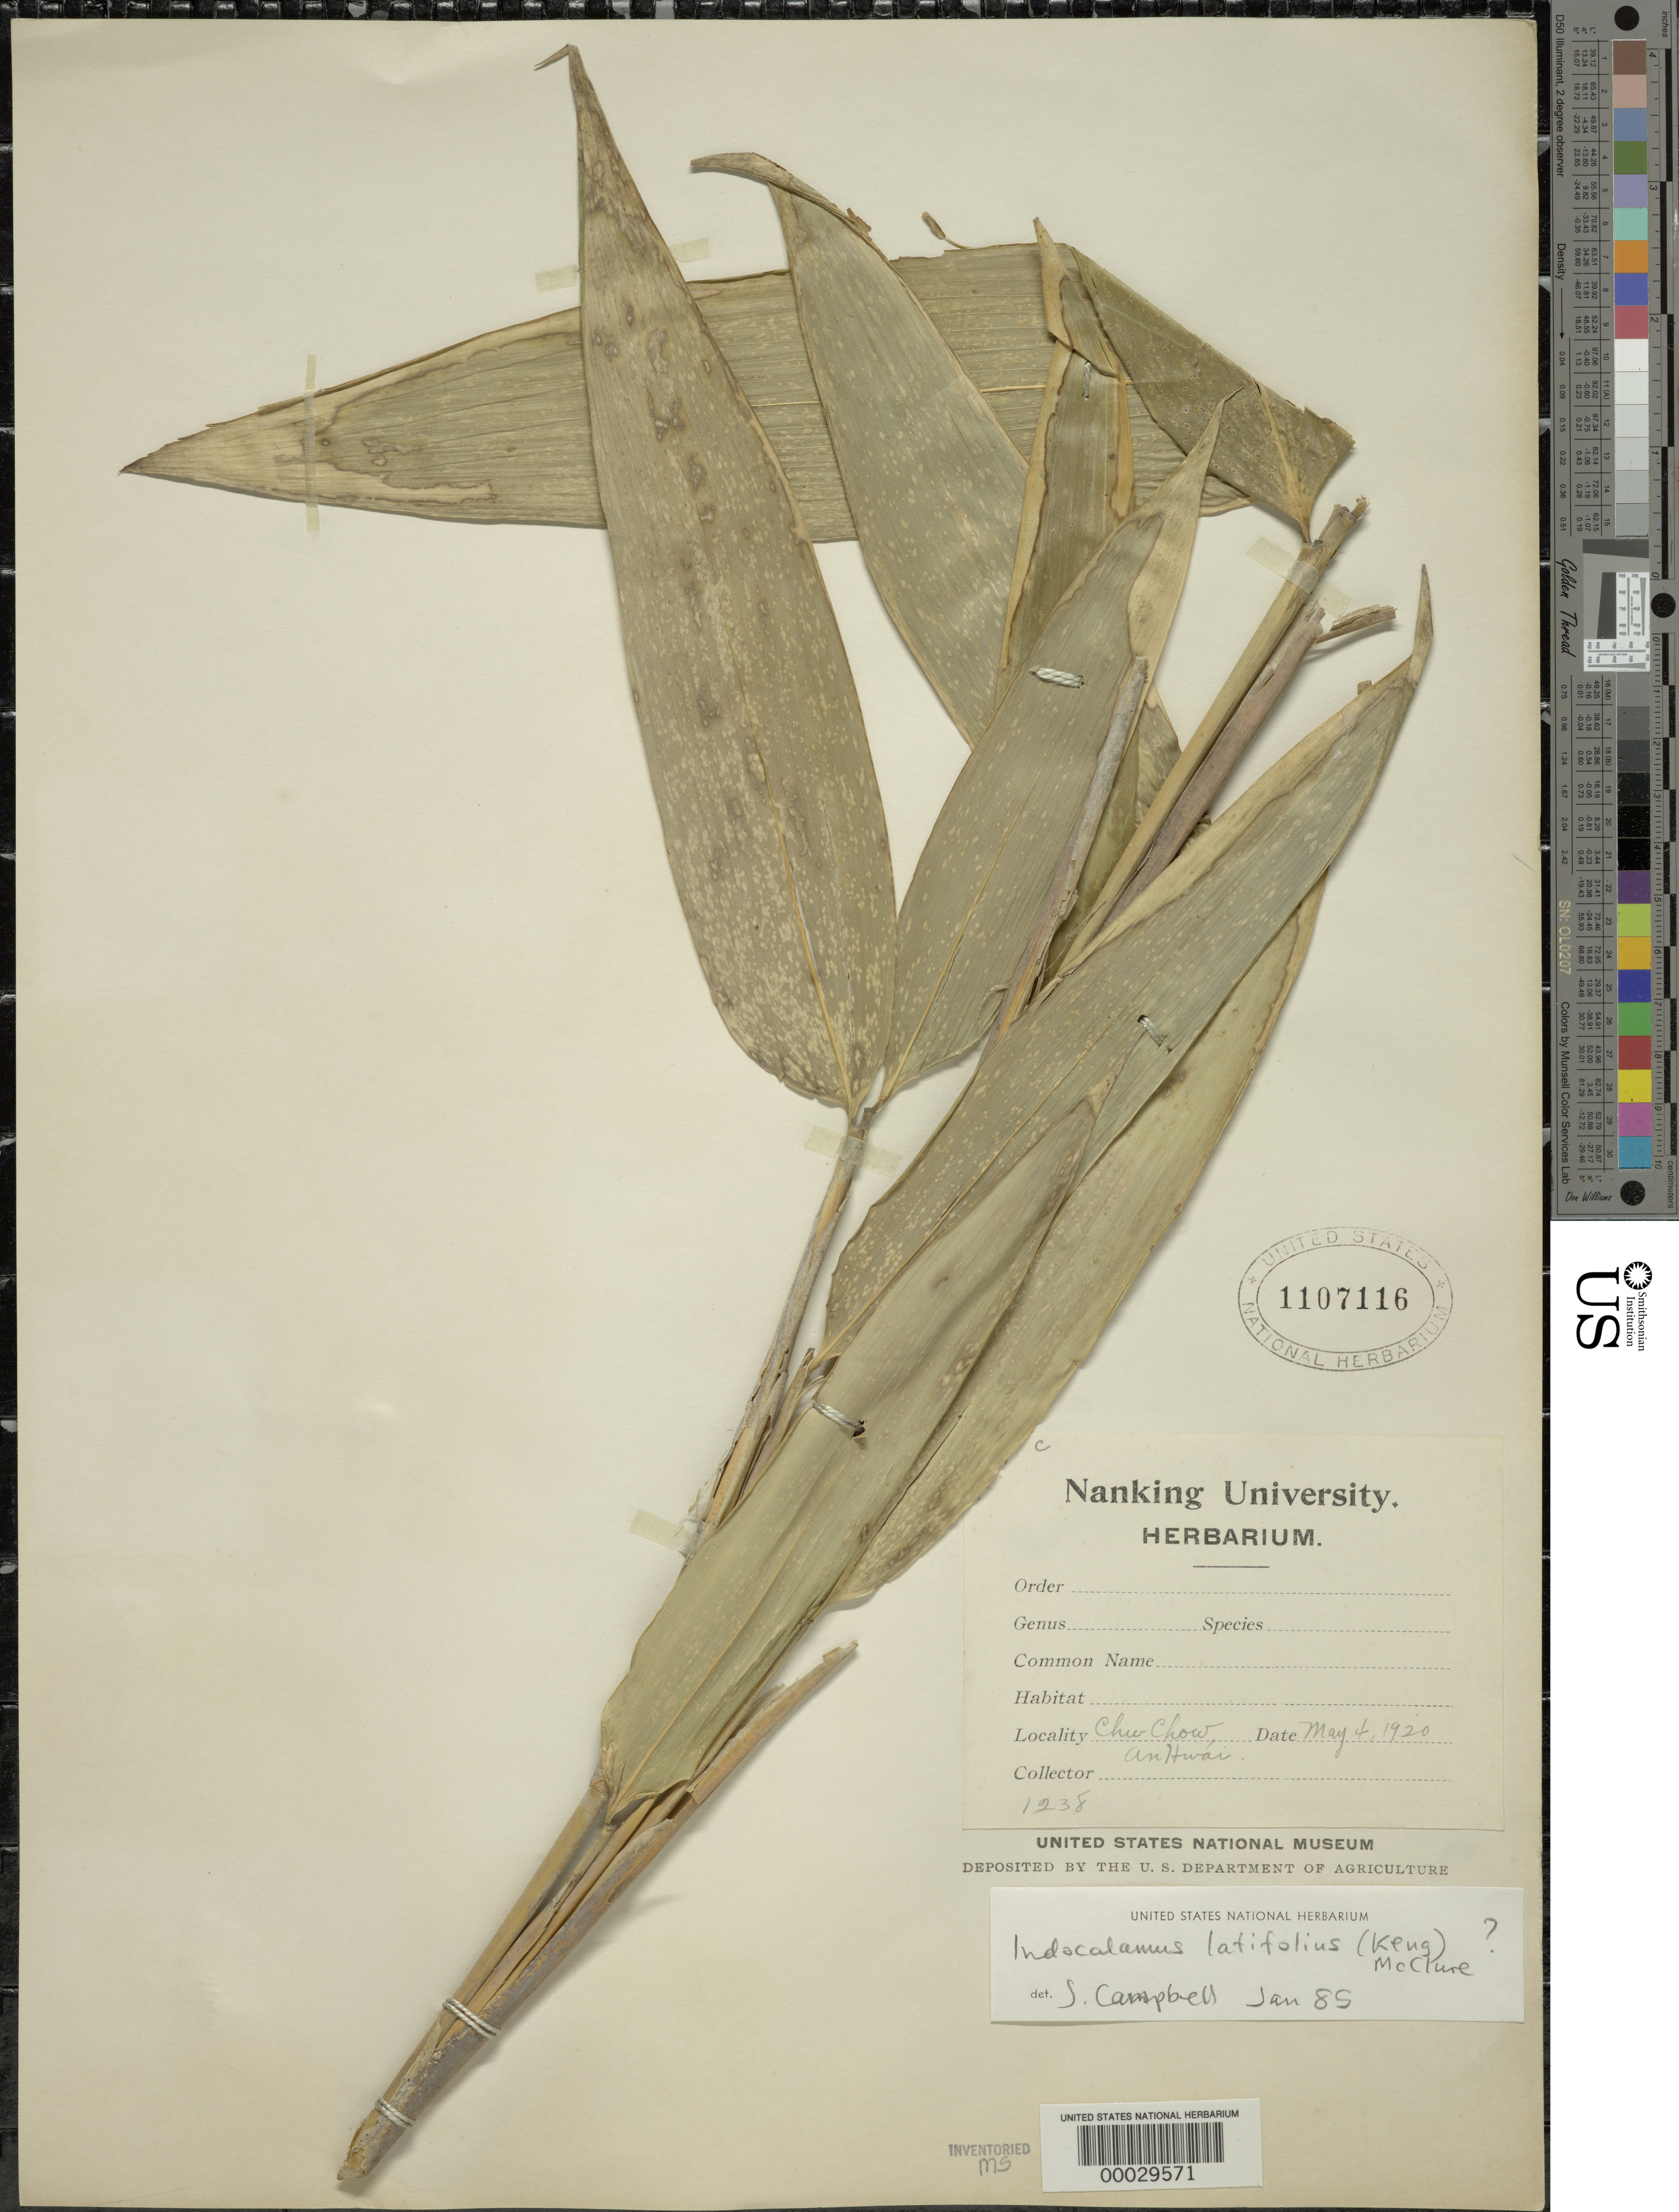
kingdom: Plantae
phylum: Tracheophyta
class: Liliopsida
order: Poales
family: Poaceae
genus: Indocalamus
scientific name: Indocalamus latifolius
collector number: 1238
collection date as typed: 04 May 1920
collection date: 1920-05-04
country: China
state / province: Zhejiang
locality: Chuchow (li-shui), an hwai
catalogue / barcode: US 1107116